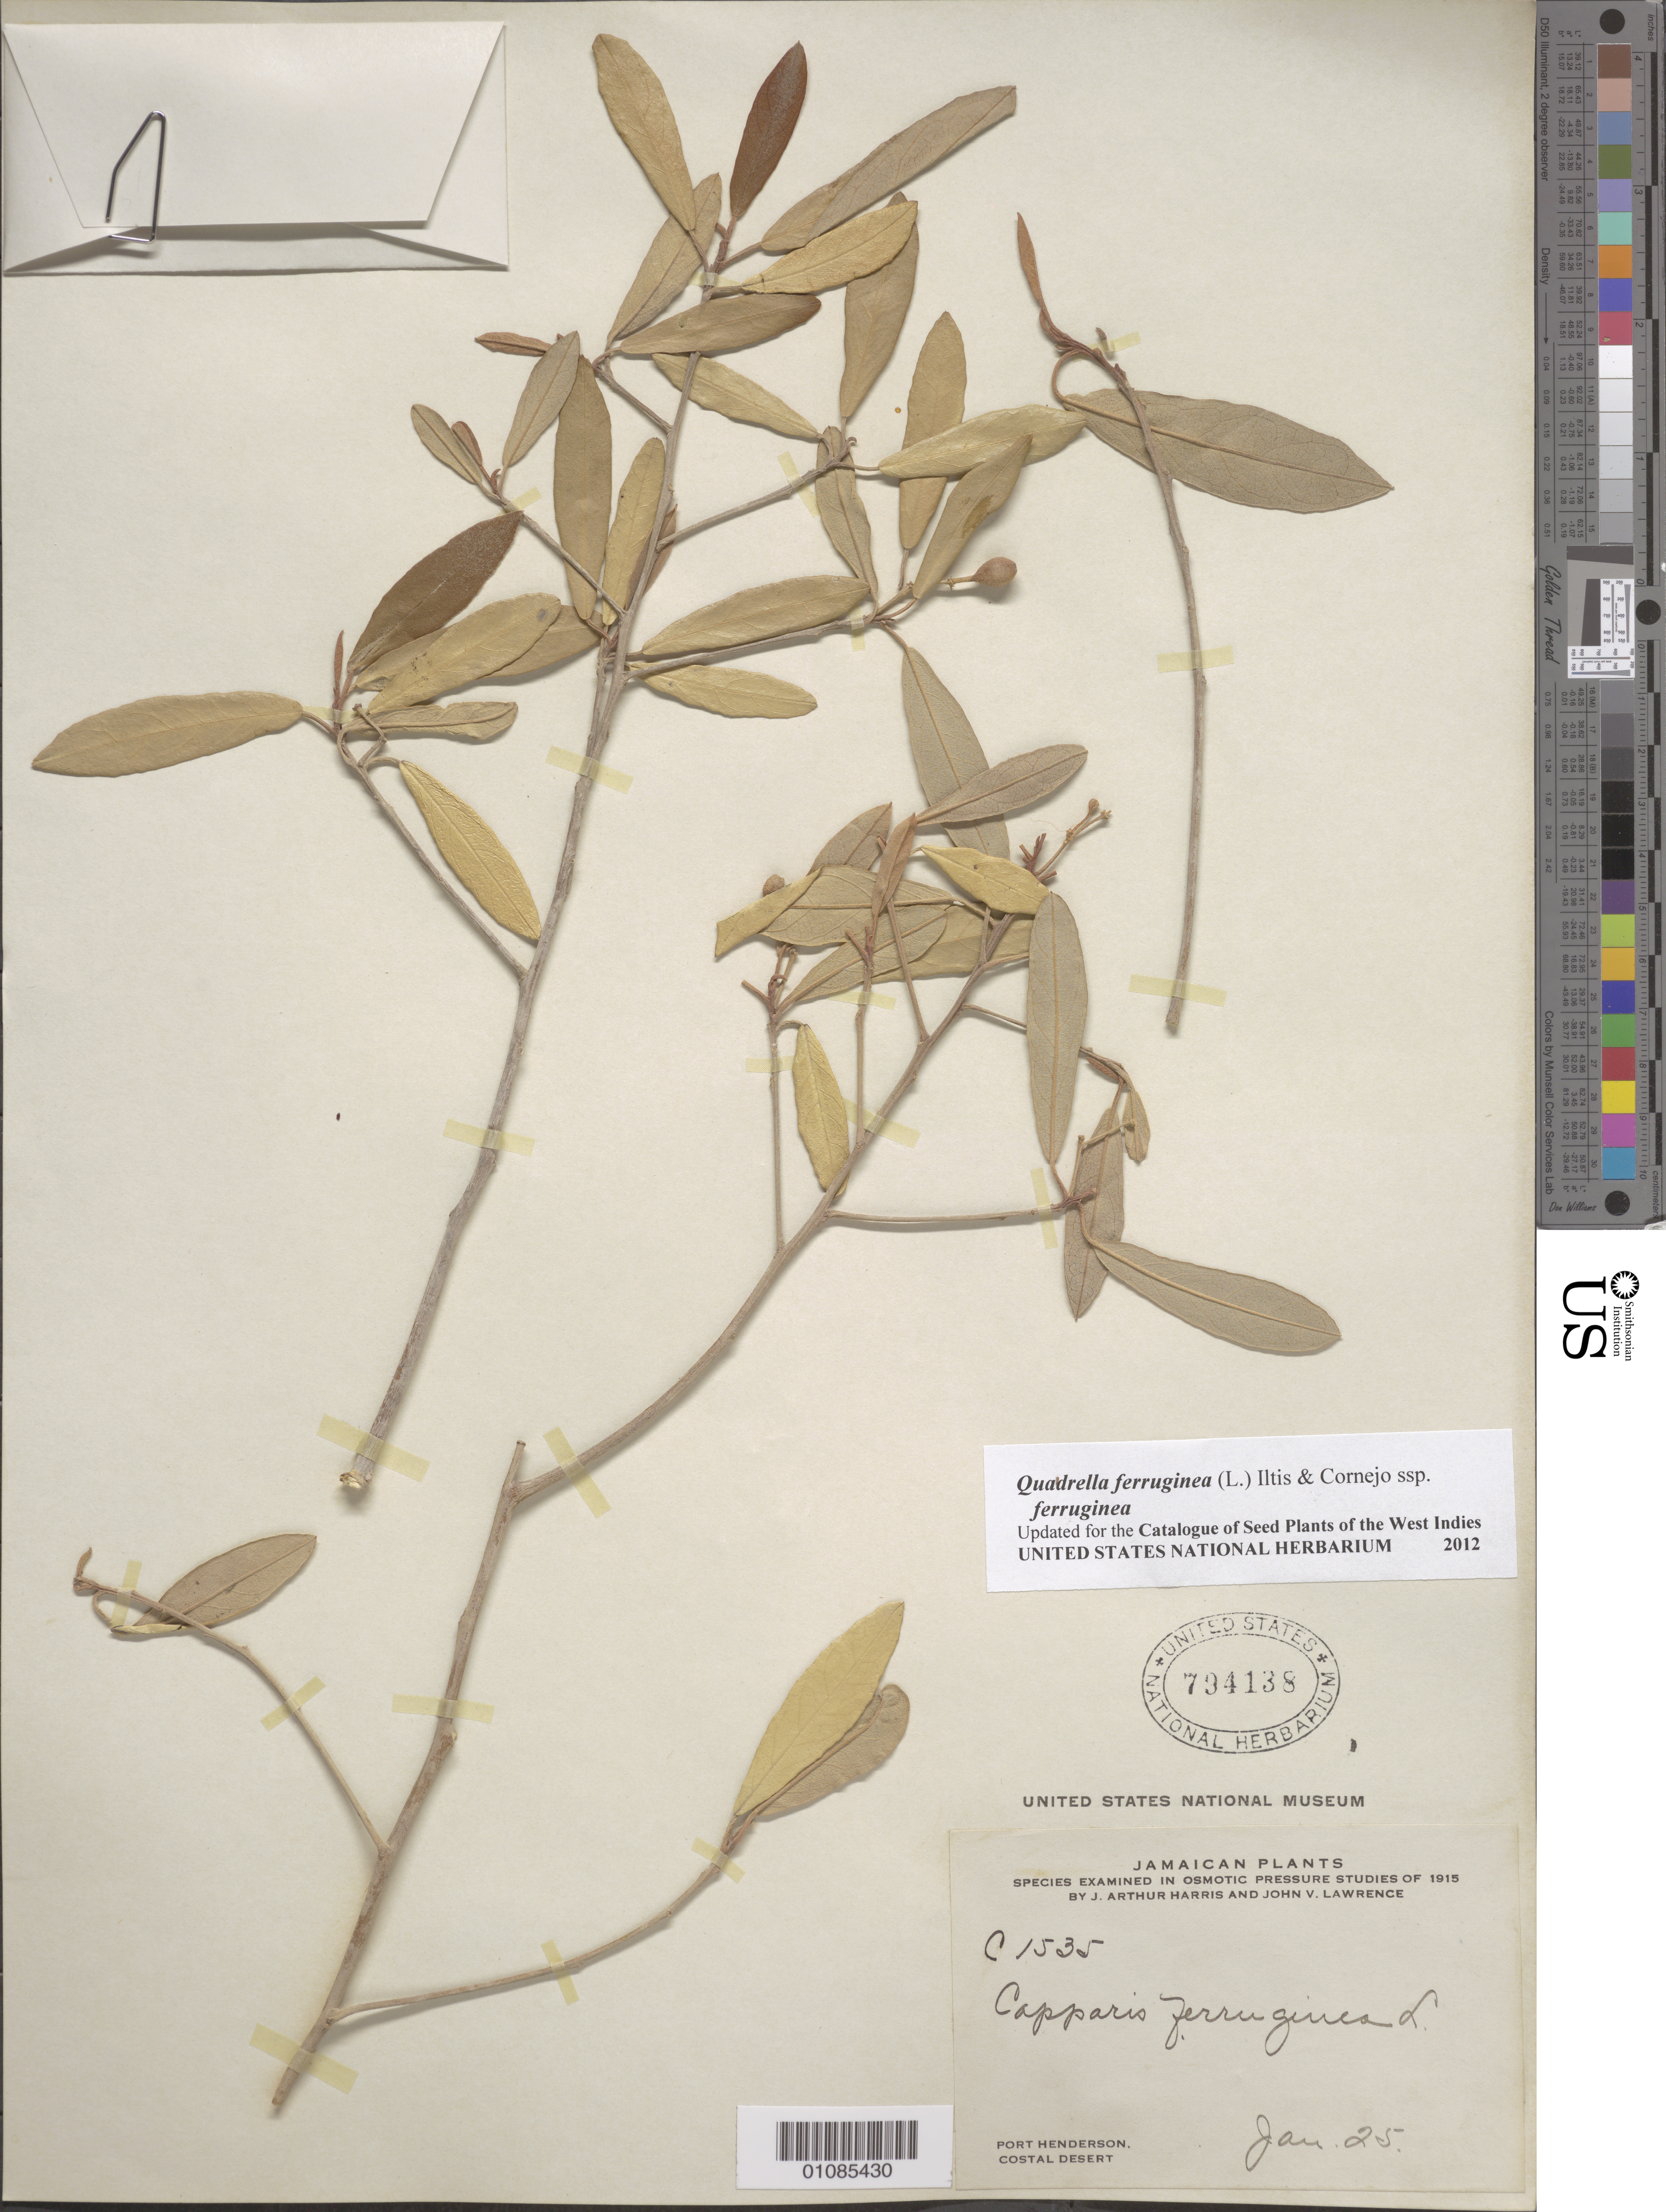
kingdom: Plantae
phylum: Tracheophyta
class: Magnoliopsida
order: Brassicales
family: Capparaceae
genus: Quadrella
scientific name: Quadrella ferruginea subsp. ferruginea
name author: (L.) Cornejo & Iltis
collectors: J. A. Harris & J. Lawrence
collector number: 1535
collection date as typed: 25 Jan 1915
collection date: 1915-01-25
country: Jamaica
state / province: Saint Catherine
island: Jamaica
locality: Port Henderson, Costal Desert.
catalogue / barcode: US 734138